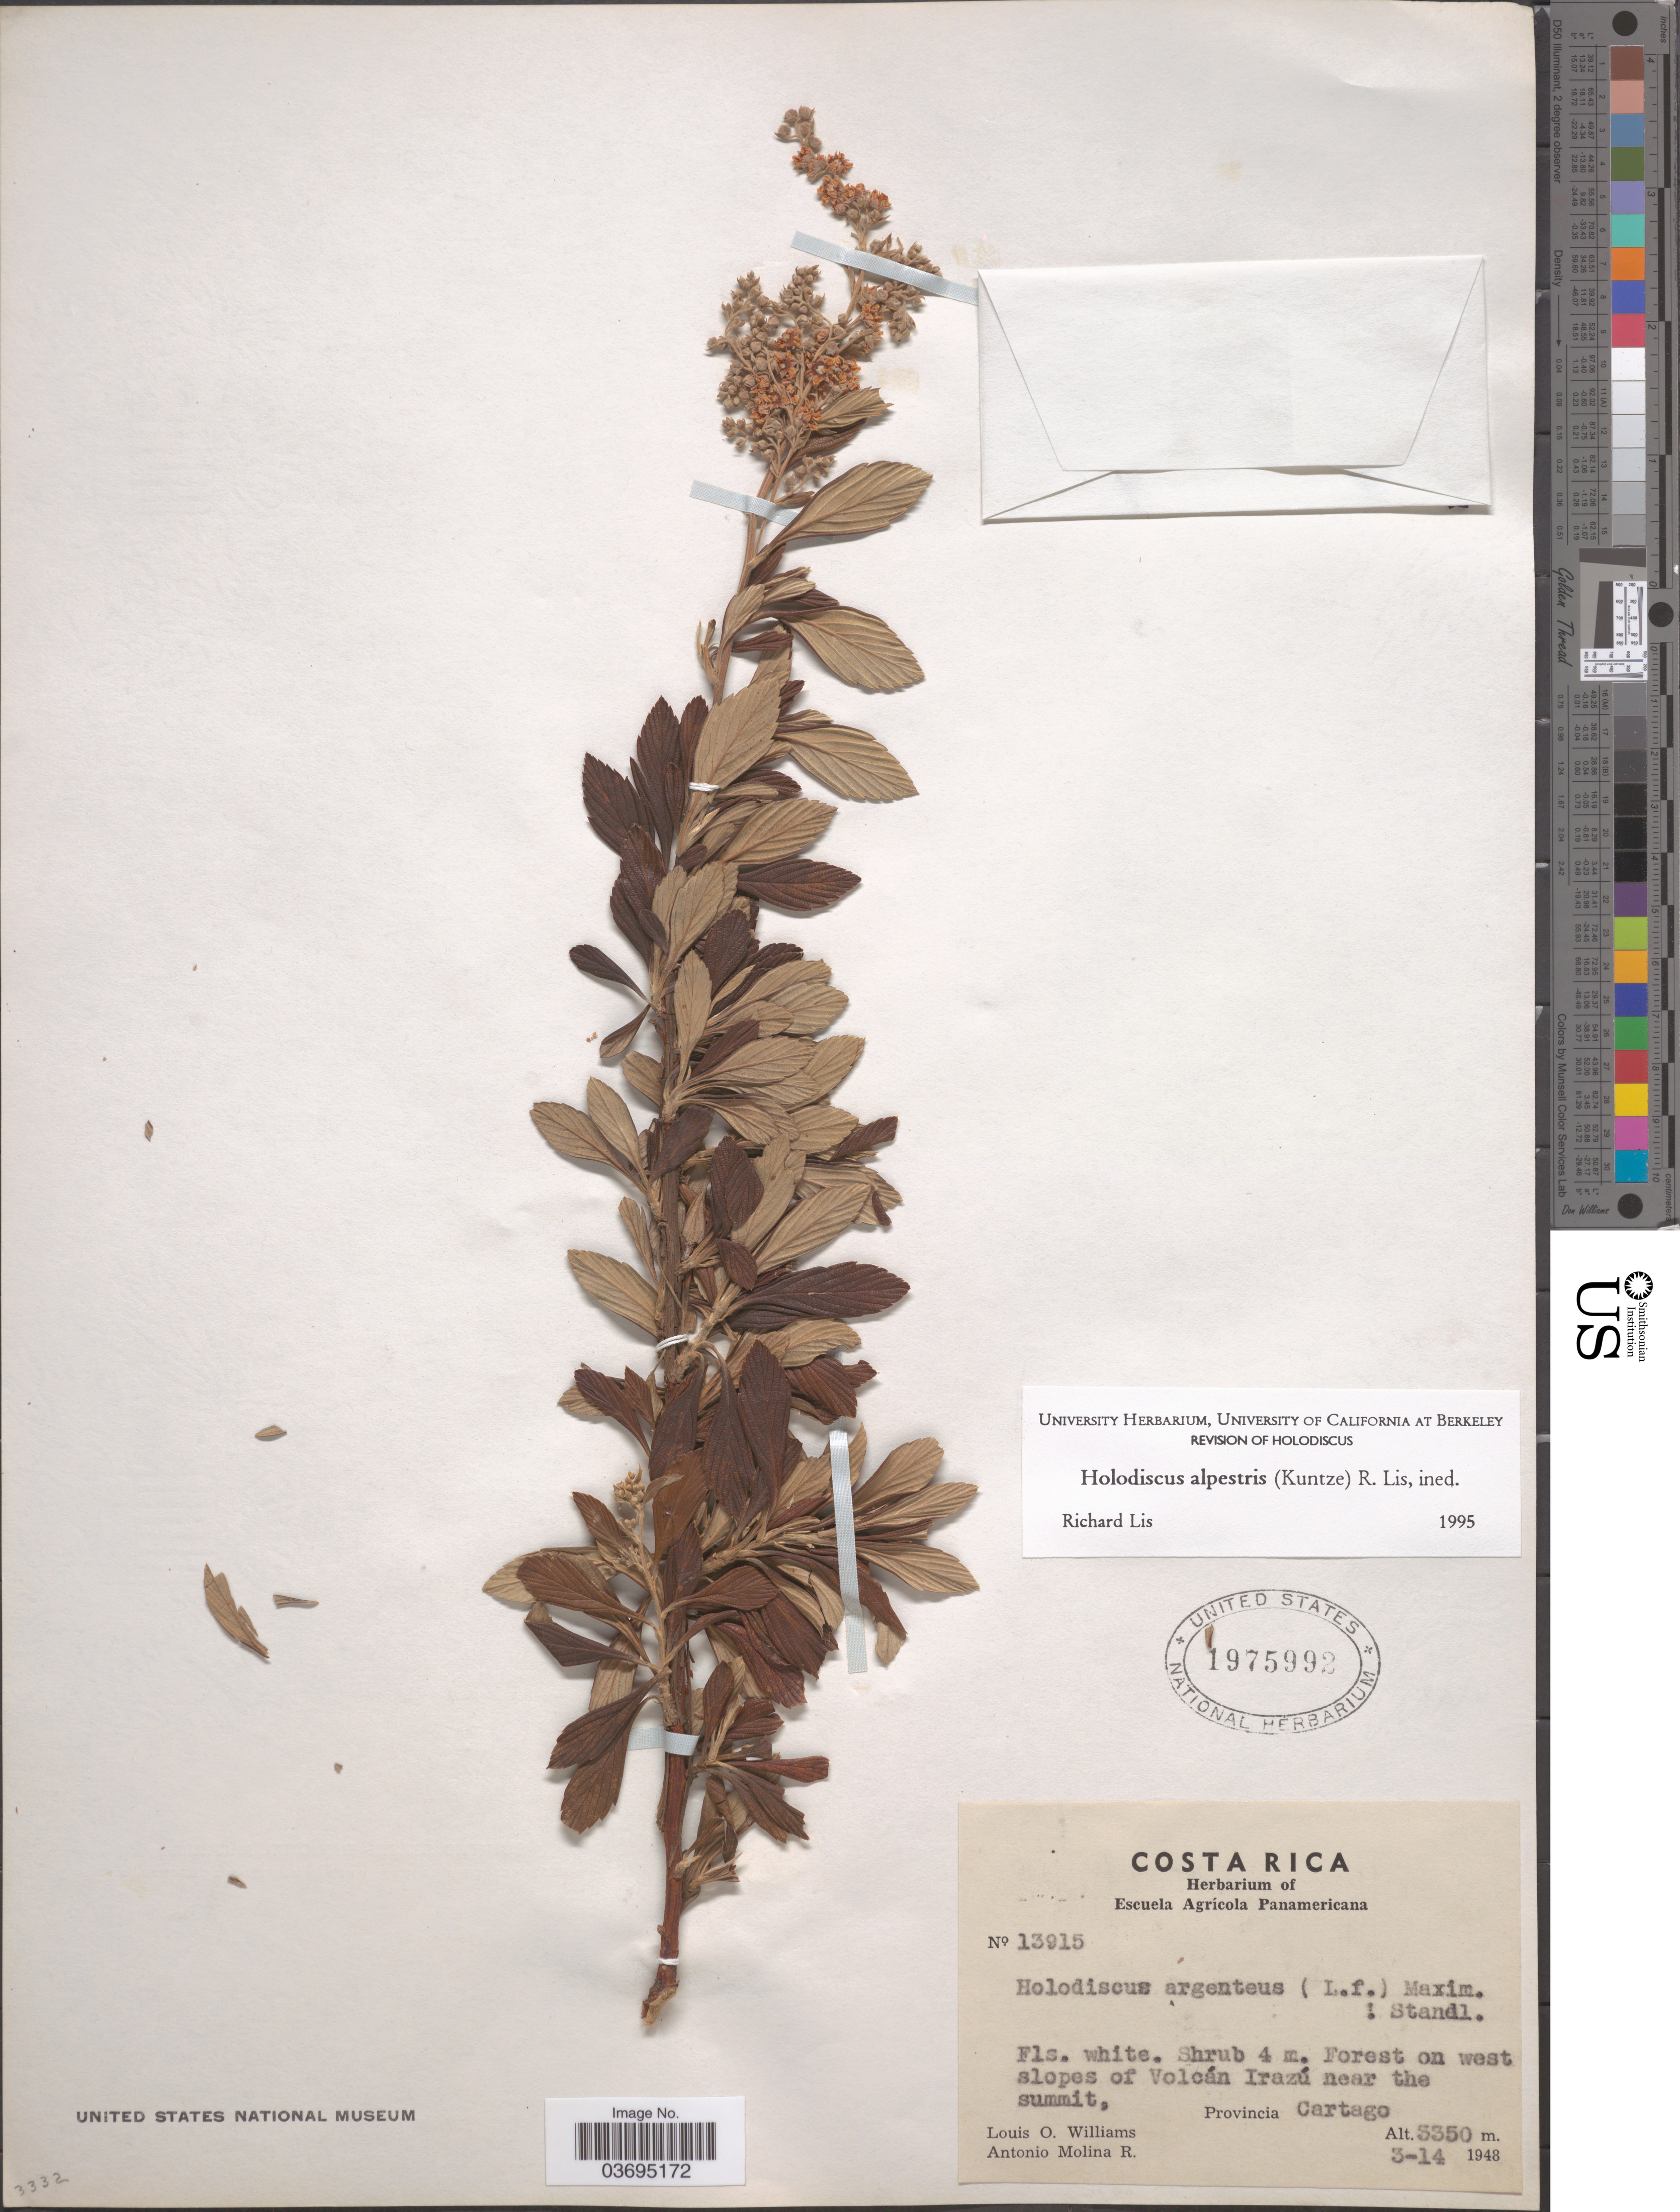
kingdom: Plantae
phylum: Tracheophyta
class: Magnoliopsida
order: Rosales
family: Rosaceae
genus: Holodiscus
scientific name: Holodiscus argenteus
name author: (L. f.) Maxim.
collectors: L. O. Williams & A. Molina R.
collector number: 13915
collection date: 1948-03-14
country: Costa Rica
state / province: Cartago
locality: Forest on west slopes of Volcán Irazú near the summit.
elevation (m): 3350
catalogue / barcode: US 1975992